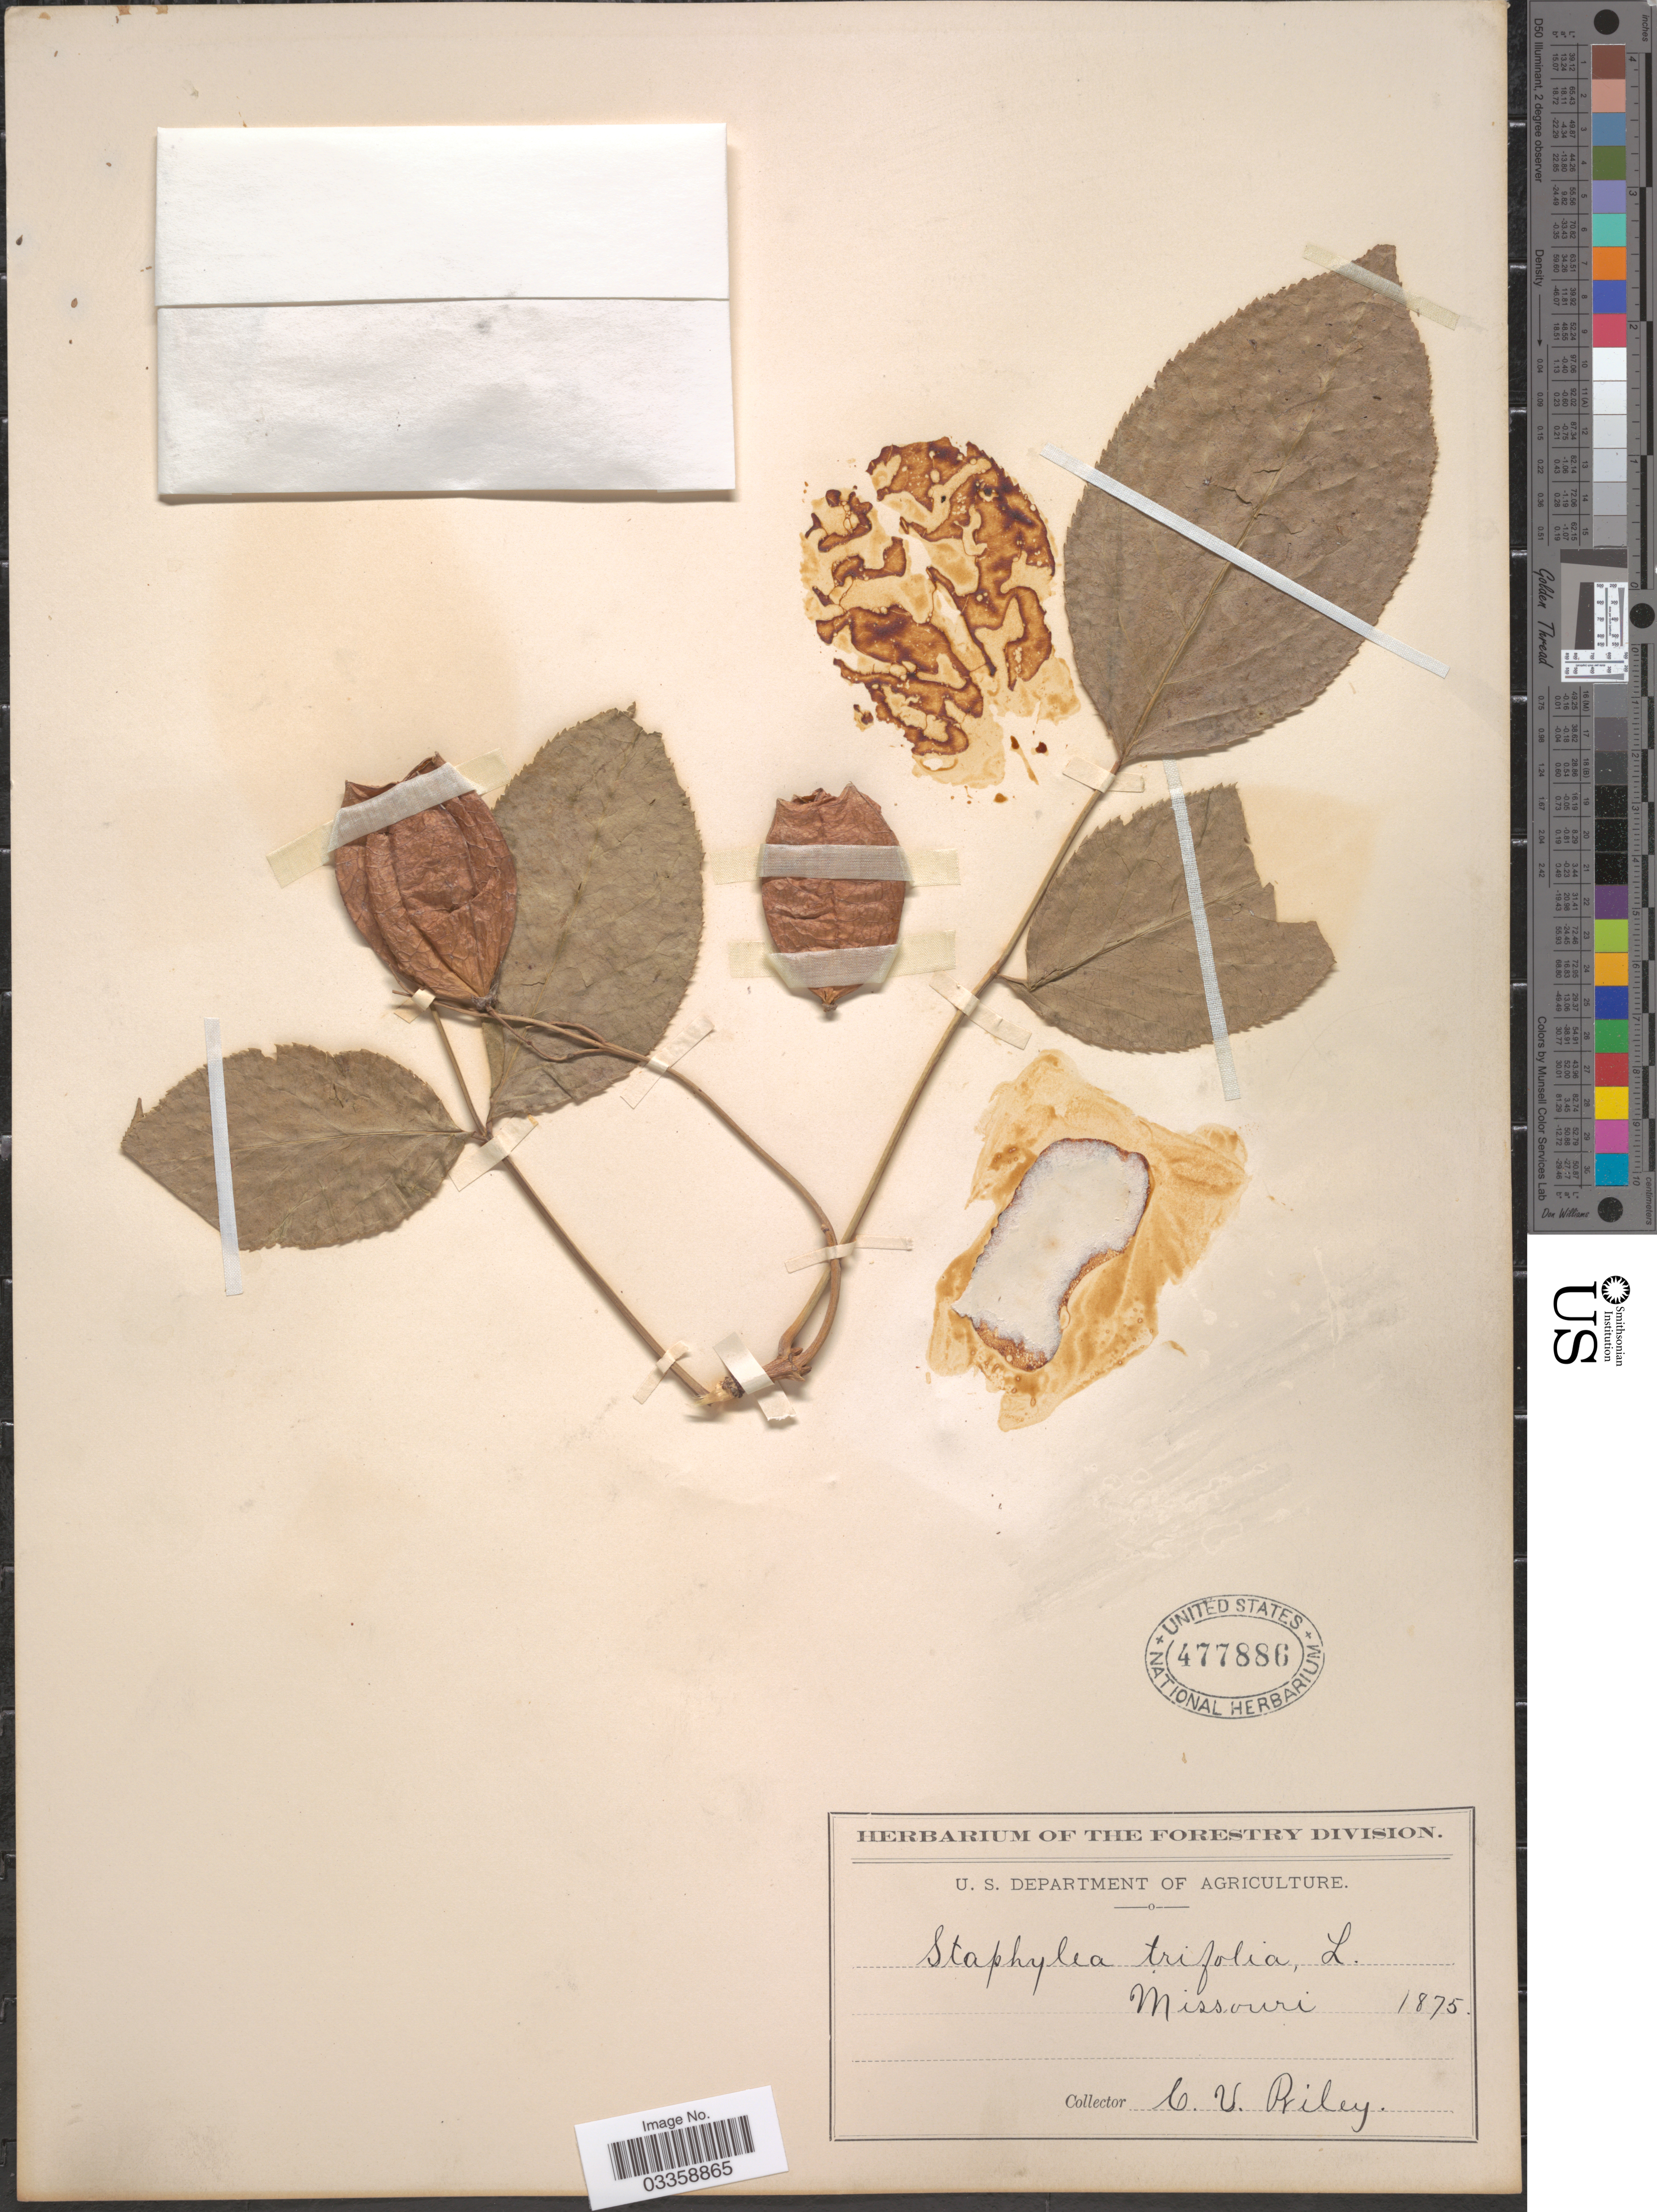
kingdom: Plantae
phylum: Tracheophyta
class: Magnoliopsida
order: Crossosomatales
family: Staphyleaceae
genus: Staphylea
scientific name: Staphylea trifolia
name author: L.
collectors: C. Riley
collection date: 1875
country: United States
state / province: Missouri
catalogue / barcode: US 477886